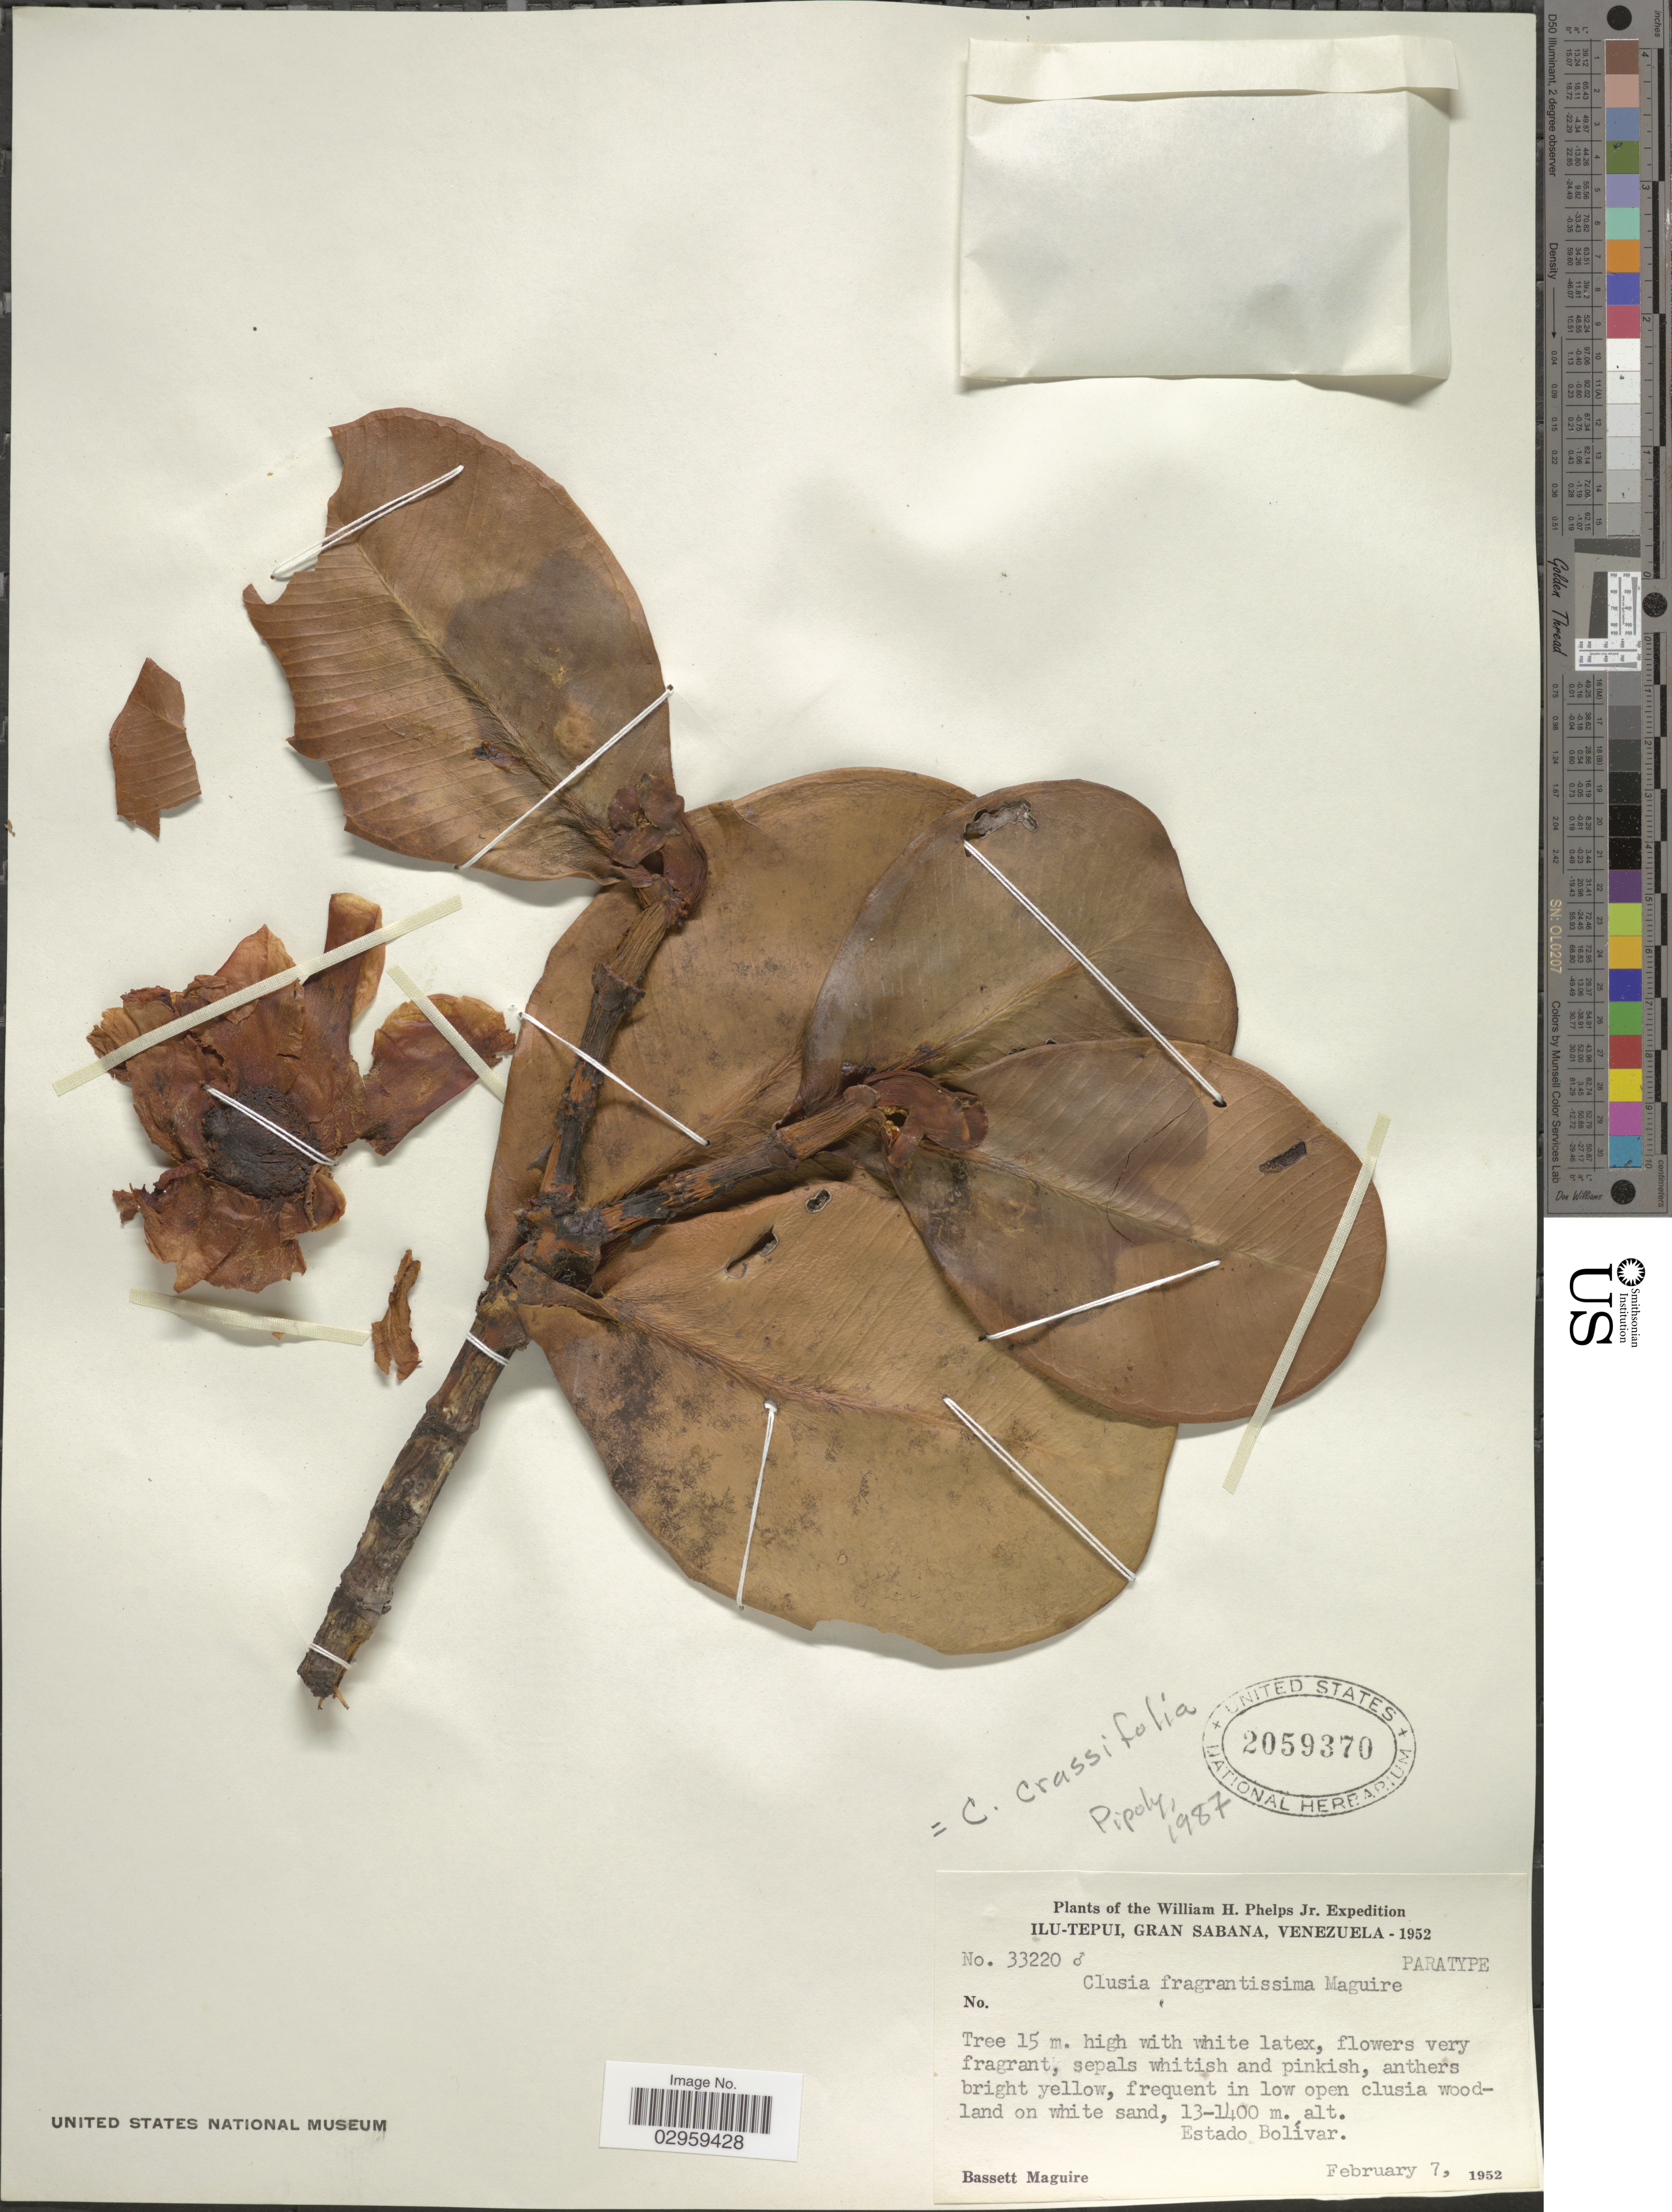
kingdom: Plantae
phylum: Tracheophyta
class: Magnoliopsida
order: Malpighiales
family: Clusiaceae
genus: Clusia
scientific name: Clusia fragrantissima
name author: Maguire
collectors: B. Maguire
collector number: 33220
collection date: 1952-02-07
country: Venezuela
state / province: Bolivar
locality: Ilu-Tepui, Gran Sabana. Estado Bolívar.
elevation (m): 1300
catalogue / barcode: US 2059370